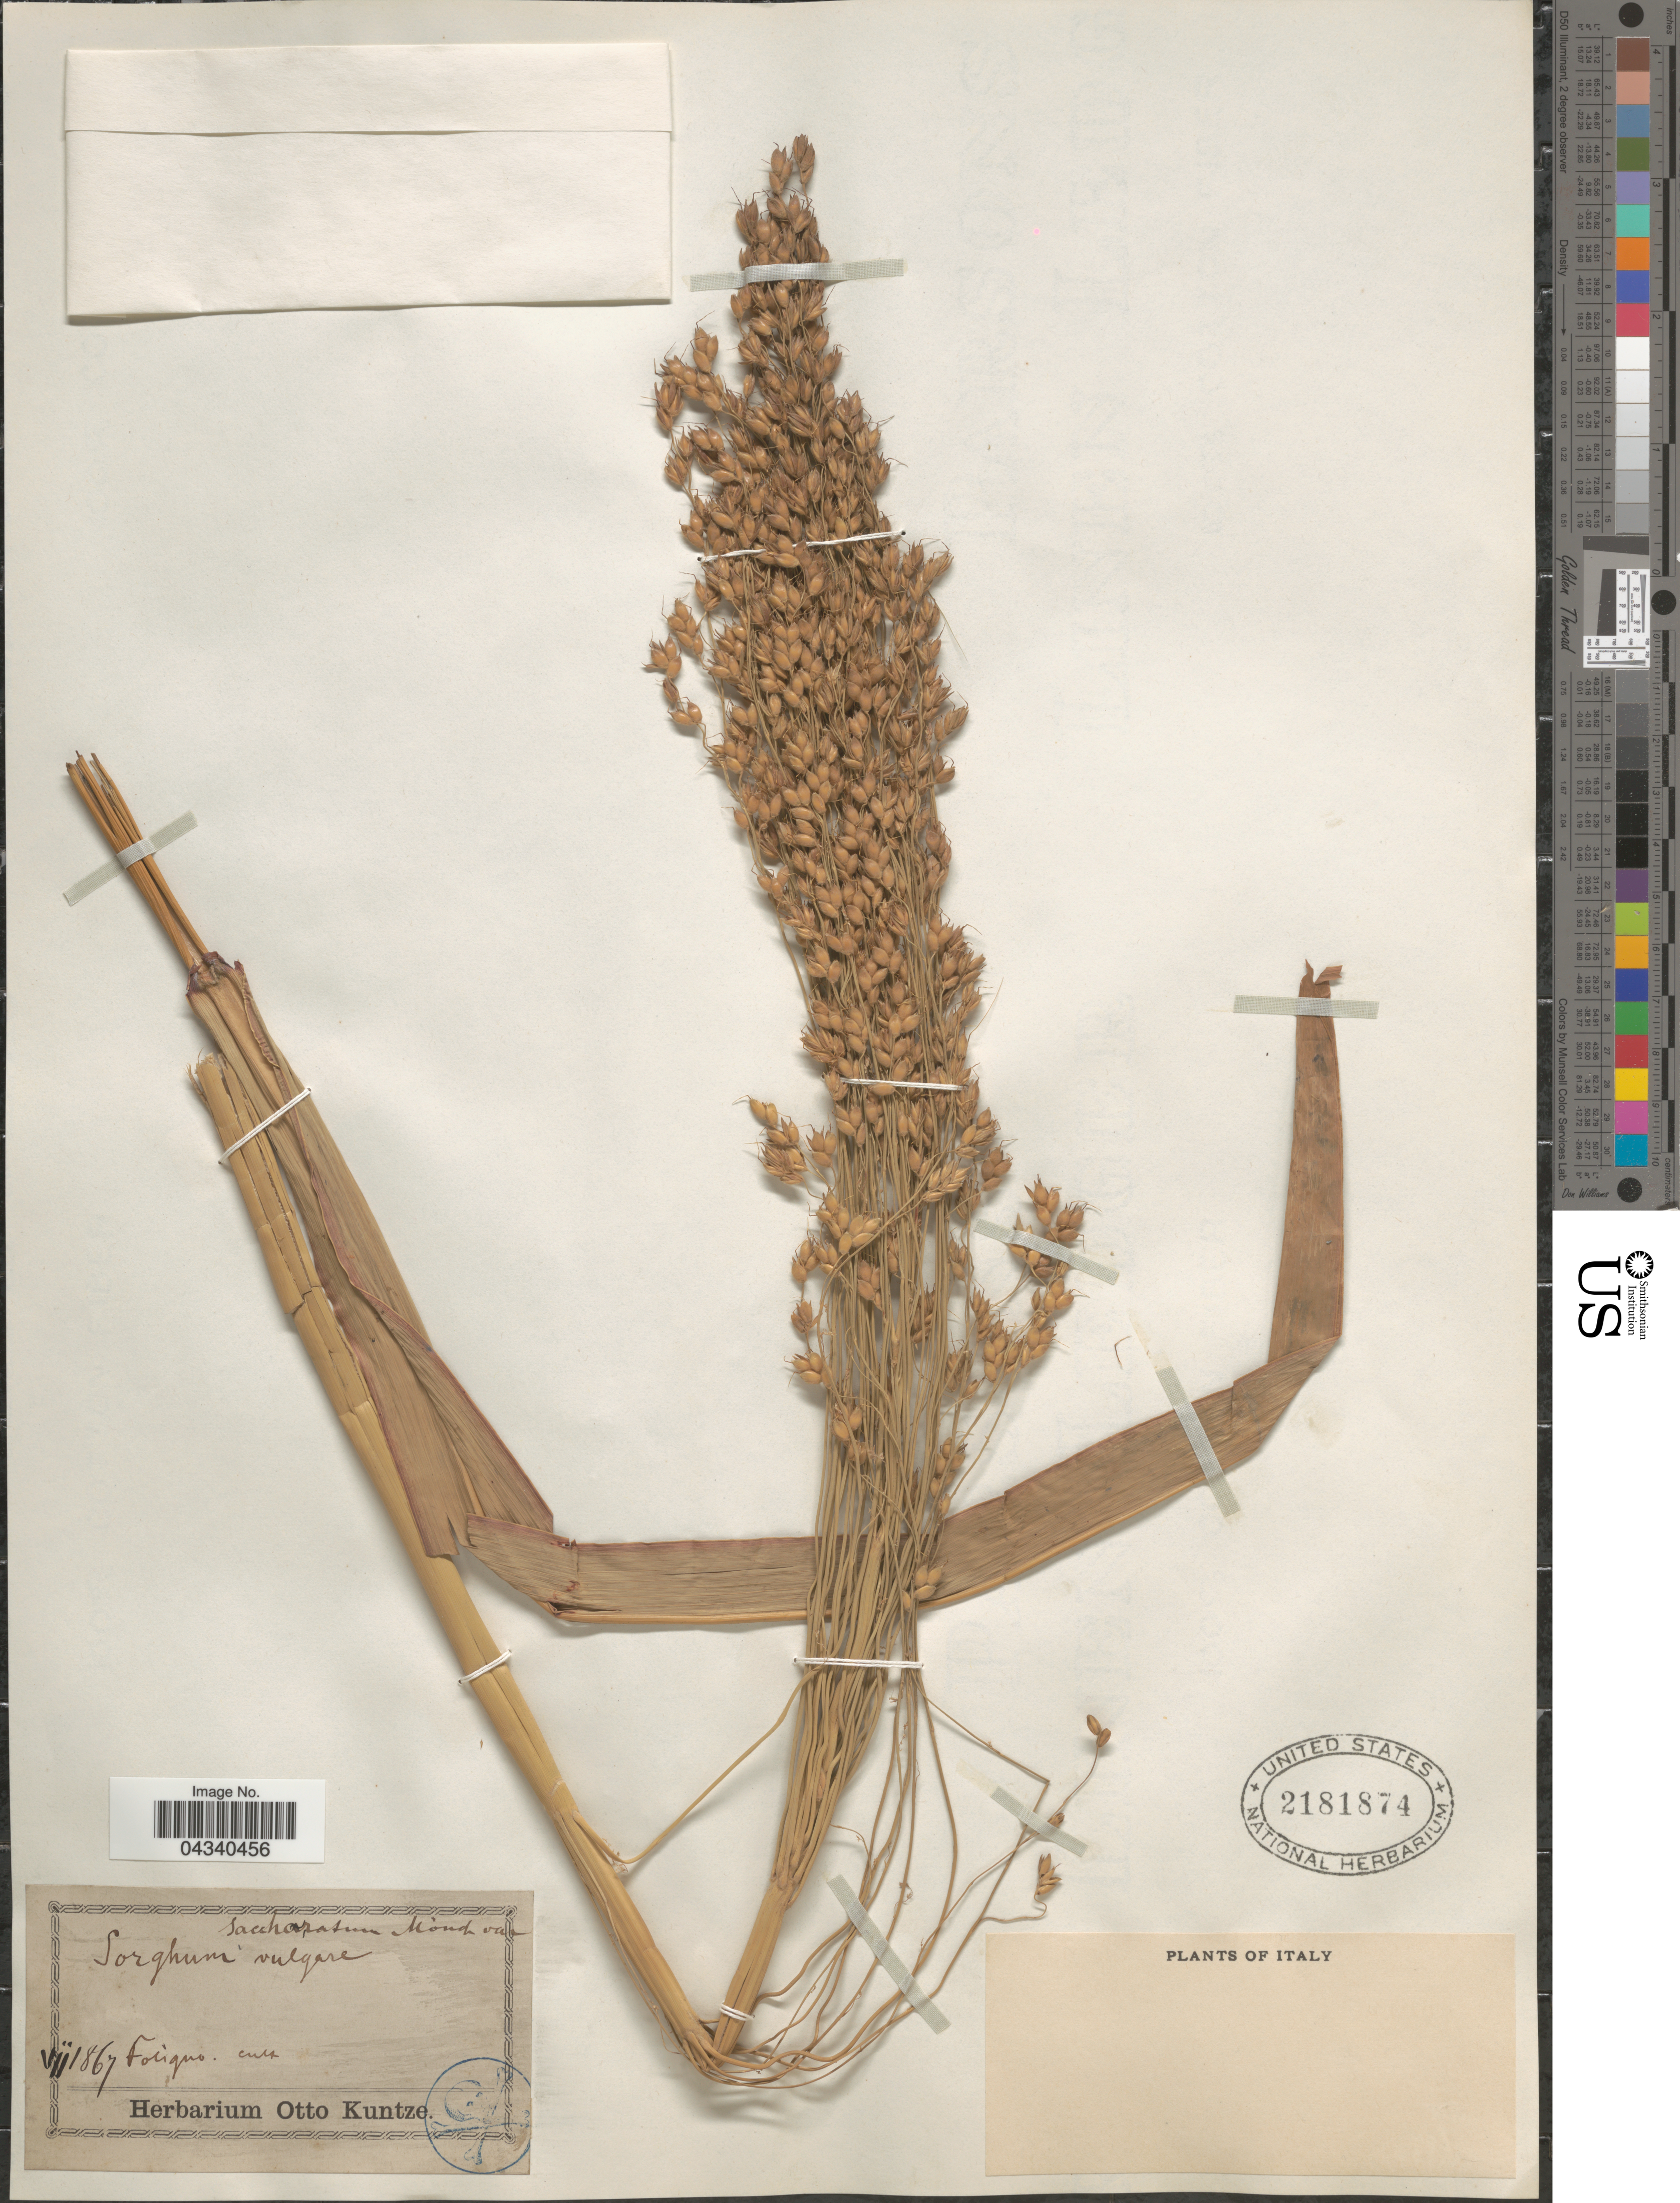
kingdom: Plantae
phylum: Tracheophyta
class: Liliopsida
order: Poales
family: Poaceae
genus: Sorghum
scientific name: Sorghum bicolor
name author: (L.) Moench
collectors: ex herb. Otto Kuntze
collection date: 1867-07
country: Italy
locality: Foligno.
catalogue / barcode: US 2181874